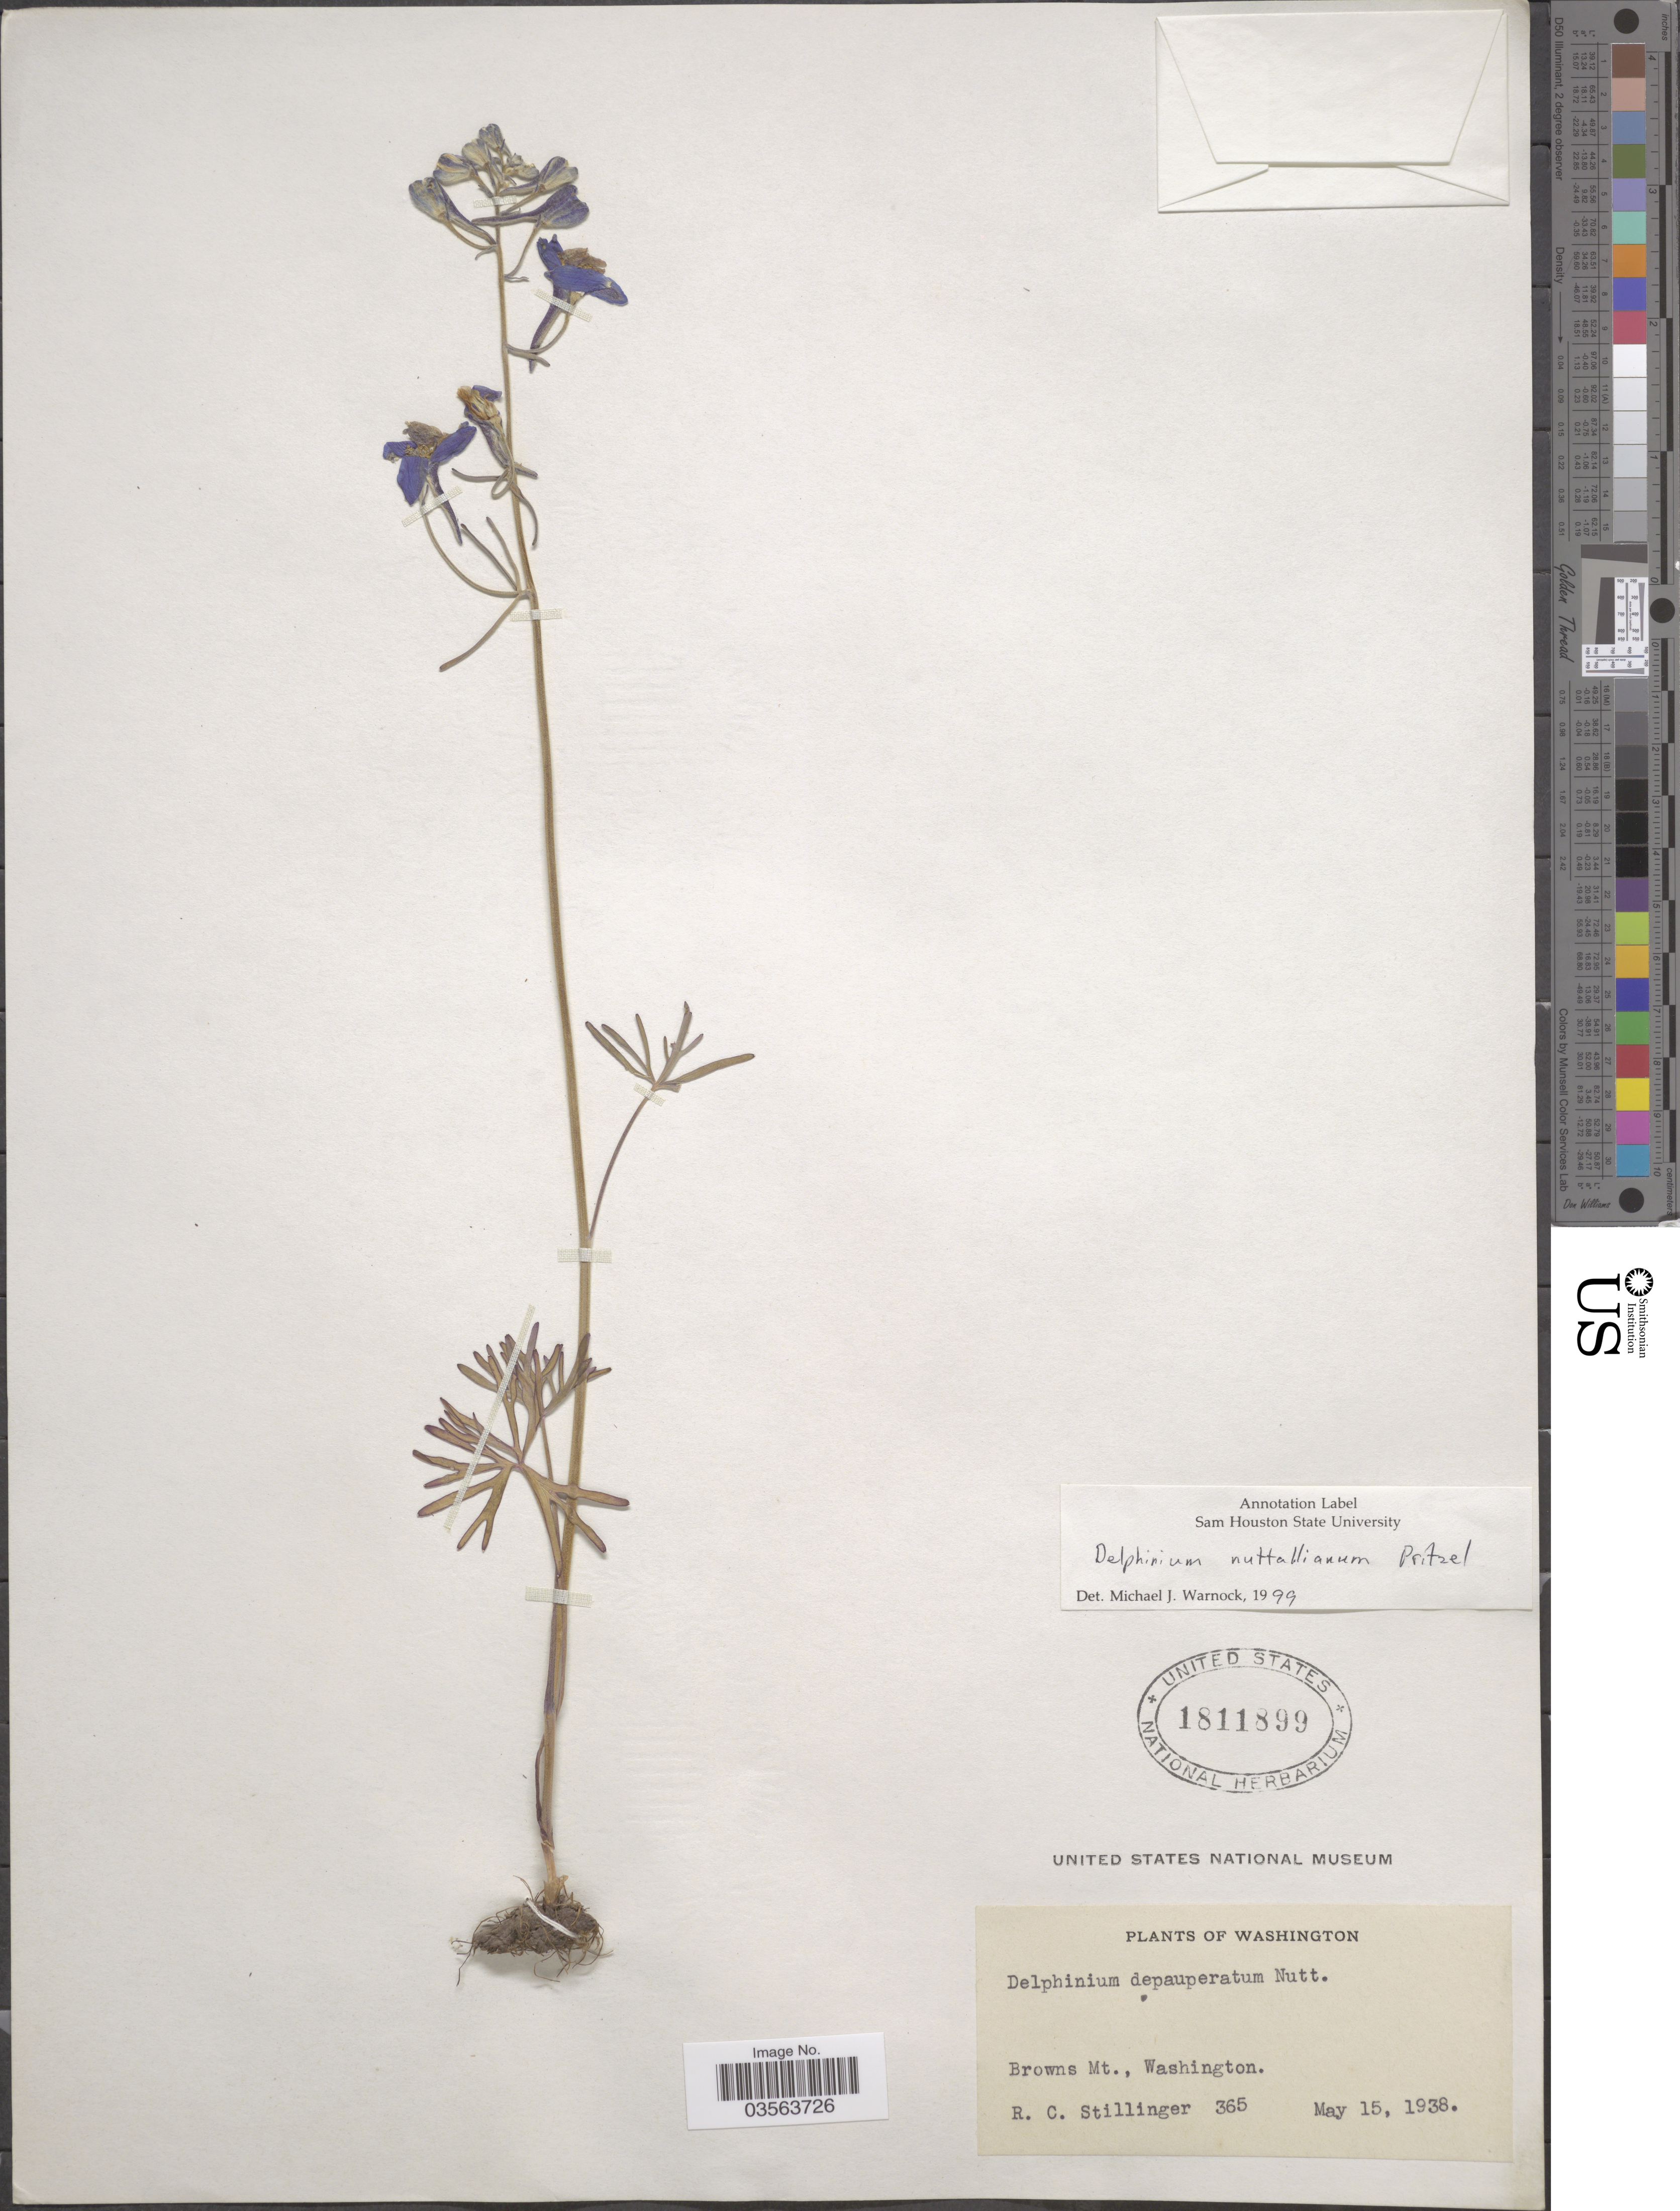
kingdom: Plantae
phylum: Tracheophyta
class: Magnoliopsida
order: Ranunculales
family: Ranunculaceae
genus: Delphinium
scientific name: Delphinium nuttallianum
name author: E. Pritz. ex Walpers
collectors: R. Stillinger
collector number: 365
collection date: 1938-05-15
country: United States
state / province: Washington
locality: Browns Mt.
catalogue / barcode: US 1811899